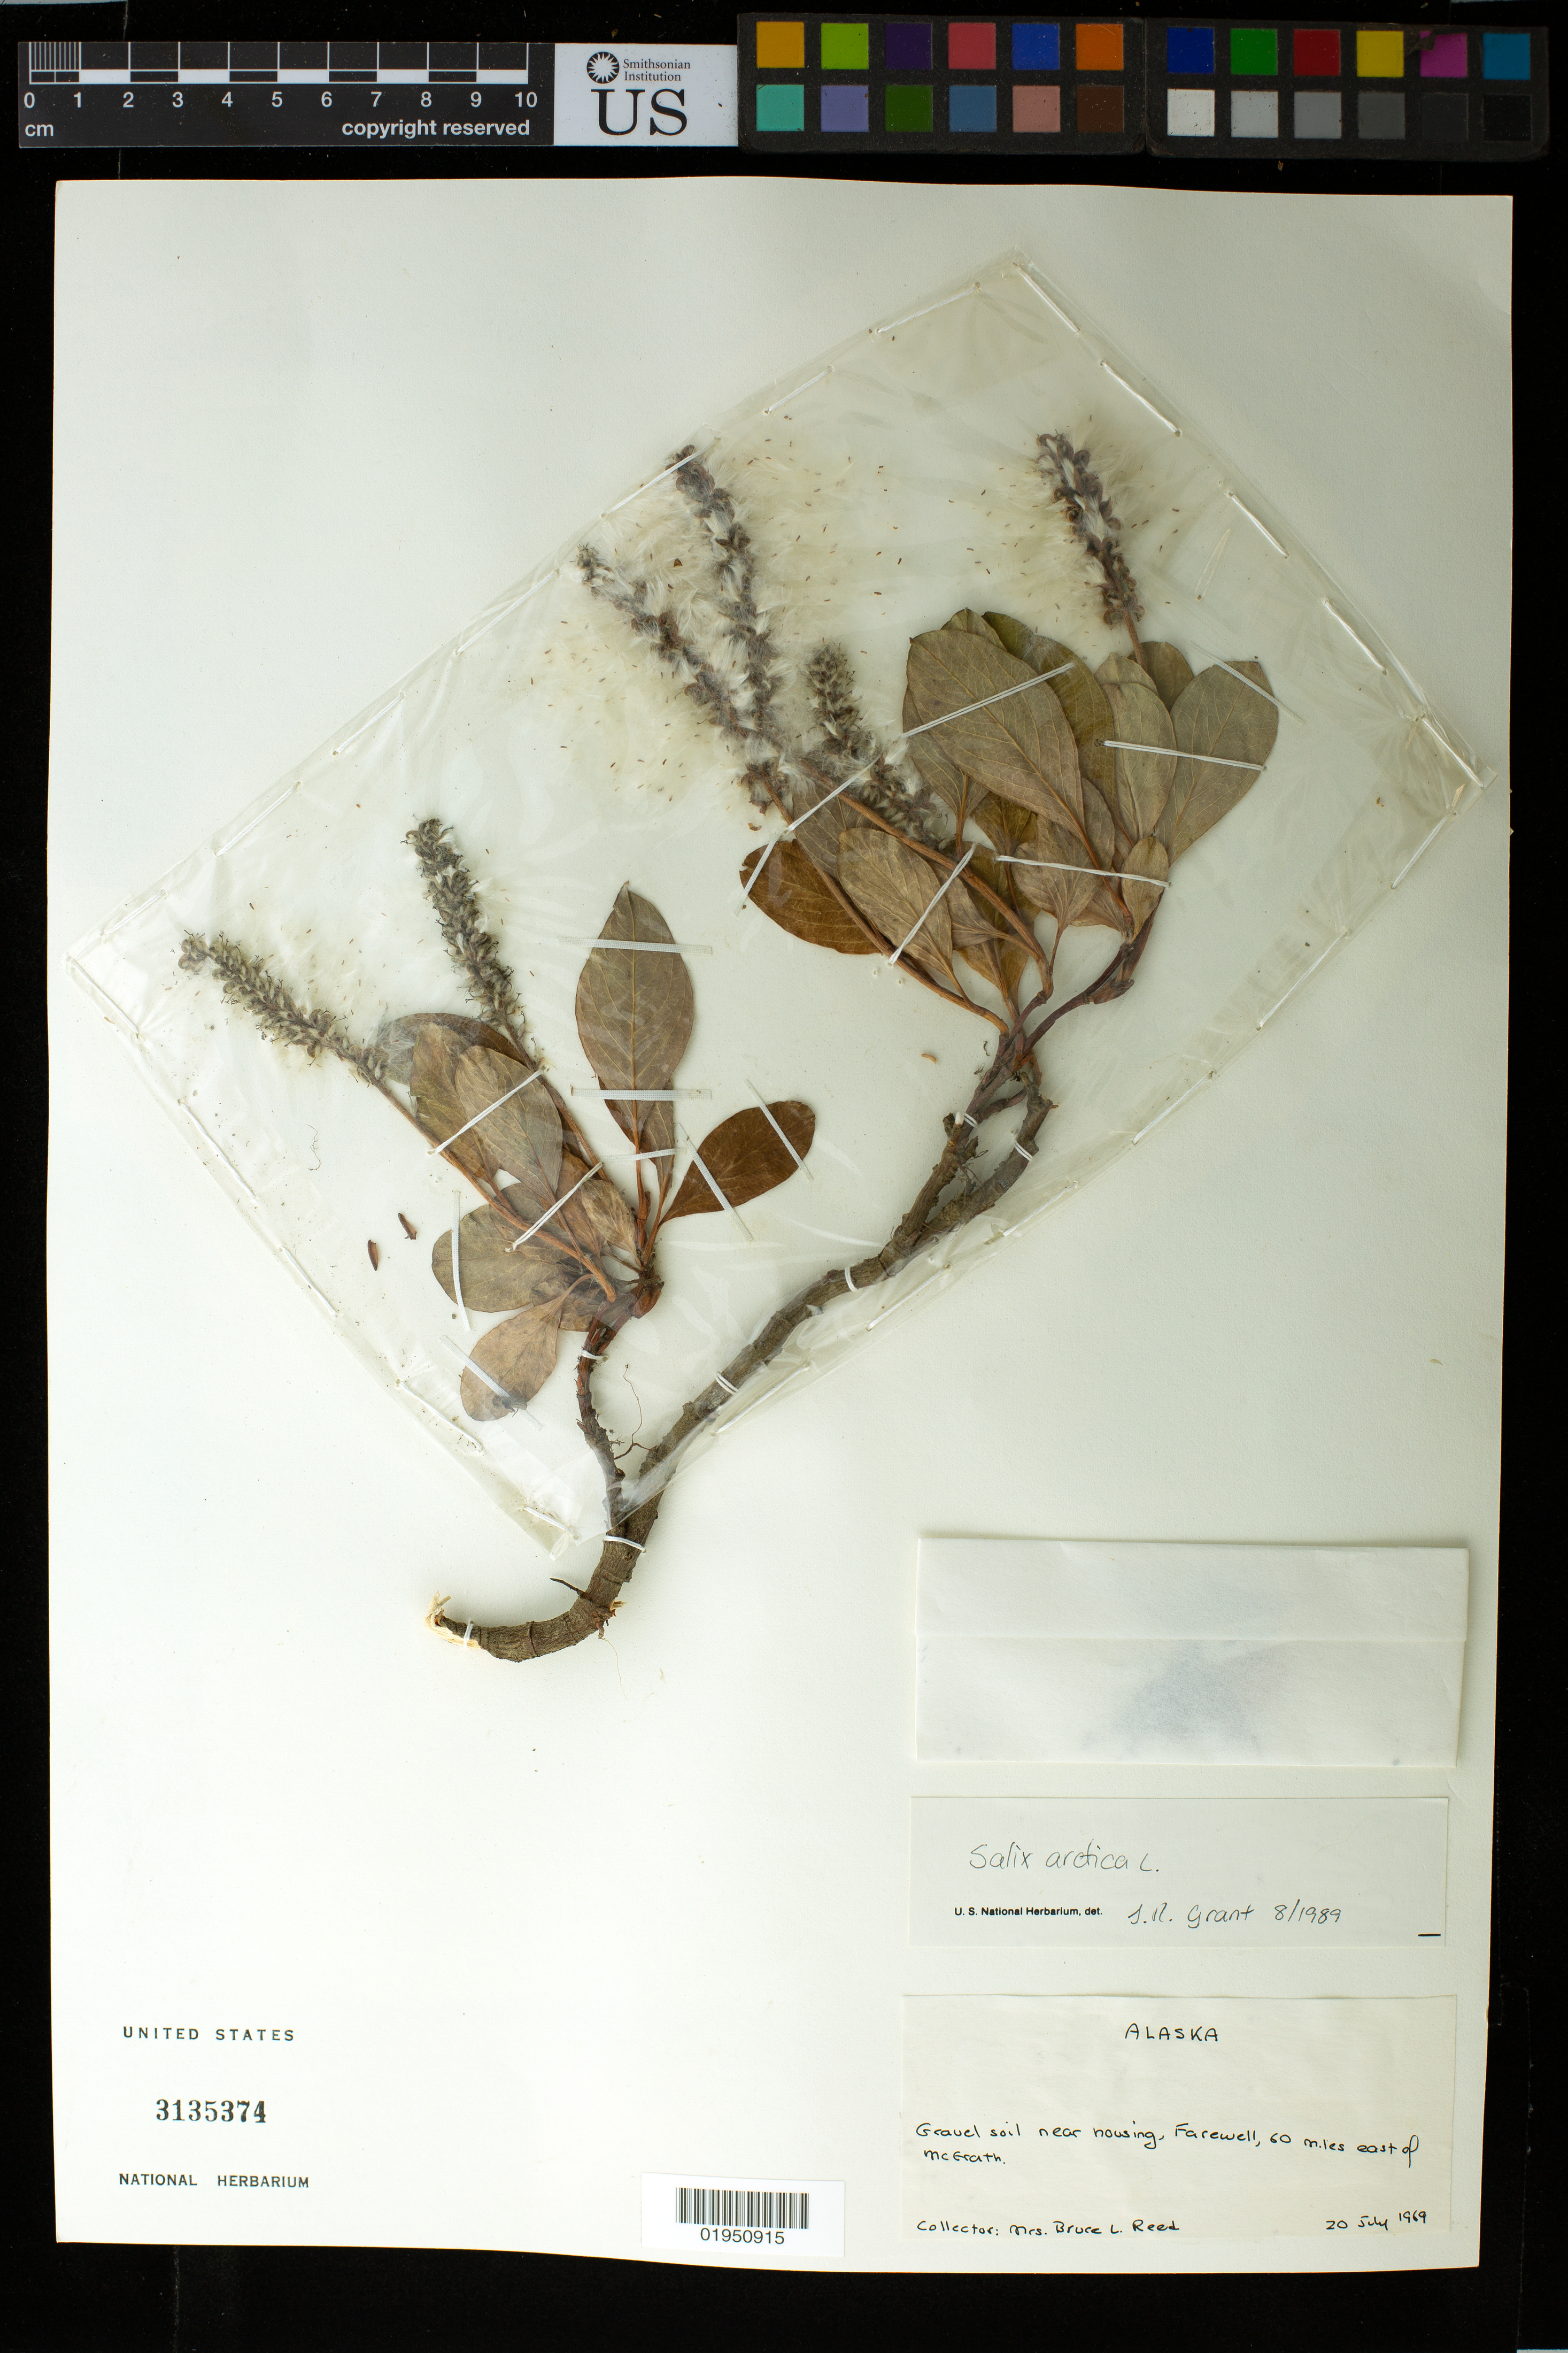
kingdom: Plantae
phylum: Tracheophyta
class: Magnoliopsida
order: Malpighiales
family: Salicaceae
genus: Salix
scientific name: Salix arctica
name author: Pall.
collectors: B. Reed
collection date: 1969-07-20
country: United States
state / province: Alaska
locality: near housing, Farewell, 60 miles east of McGrath.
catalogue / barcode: US 3135374